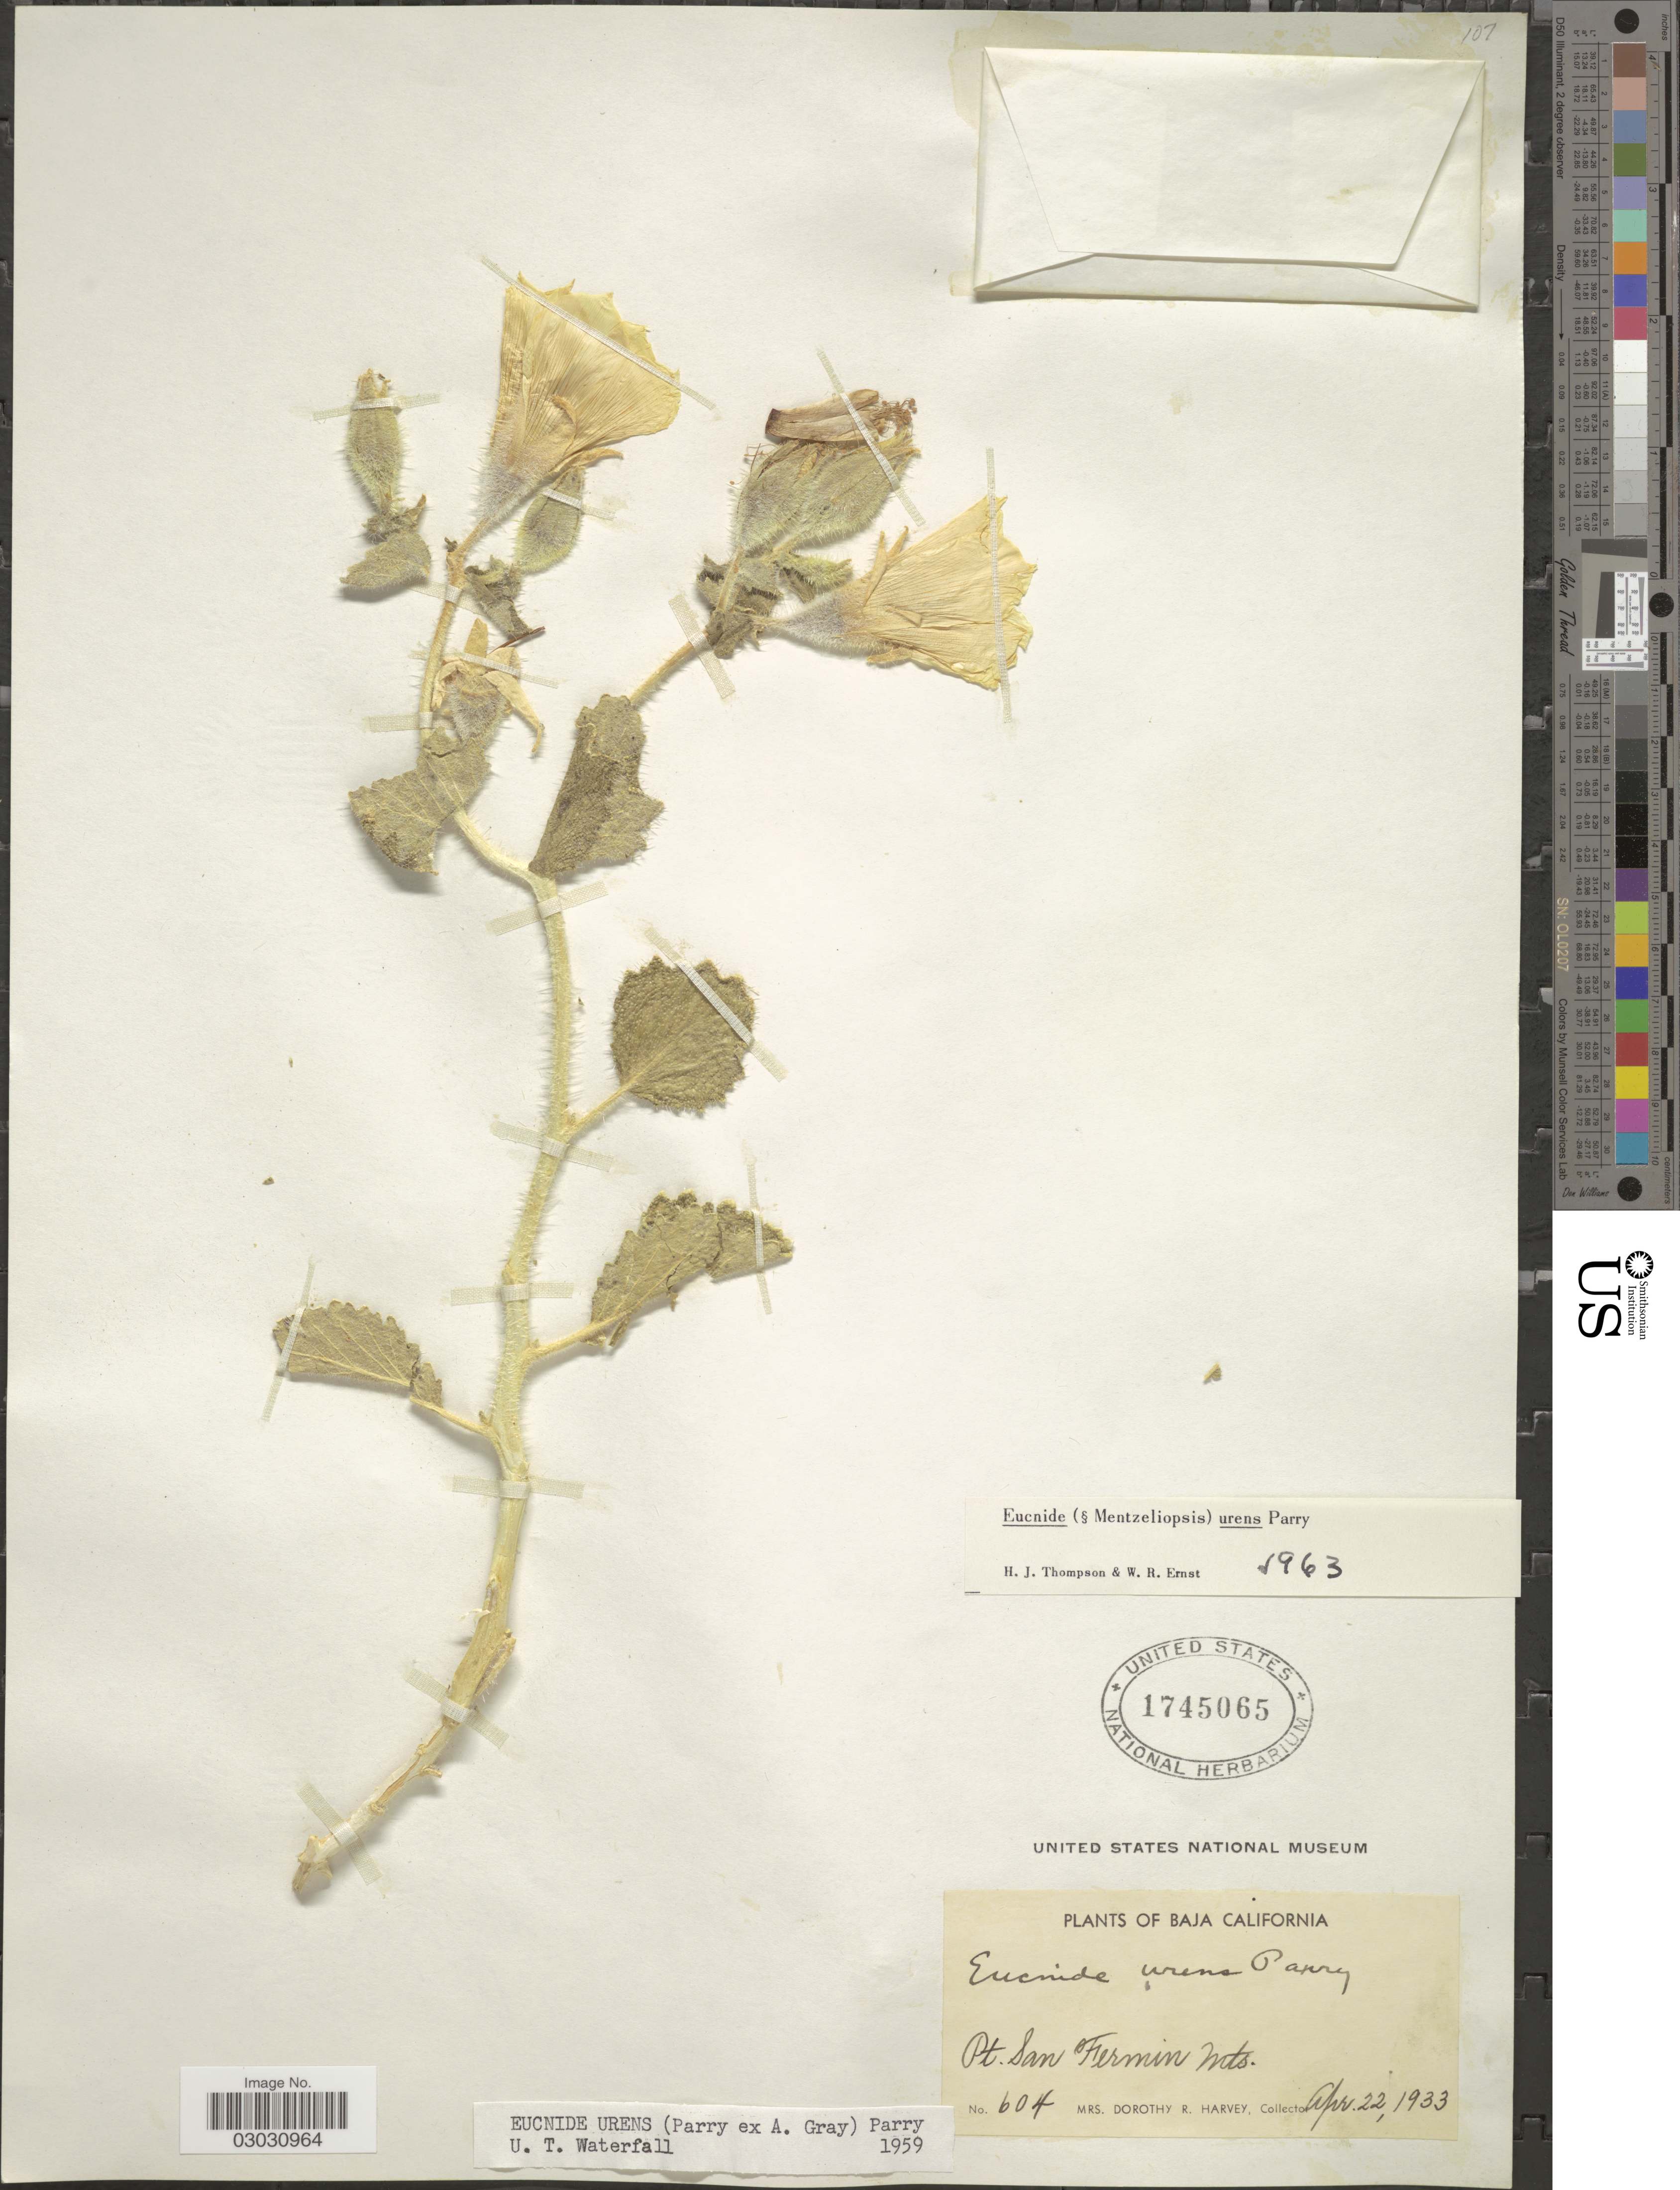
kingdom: Plantae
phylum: Tracheophyta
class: Magnoliopsida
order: Cornales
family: Loasaceae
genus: Eucnide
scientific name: Eucnide urens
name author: Parry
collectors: Harvey, Mrs. D. R.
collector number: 604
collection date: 1933-04-22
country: Mexico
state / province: Baja California Norte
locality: Pt. San Fermin Mts.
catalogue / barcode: US 1745065